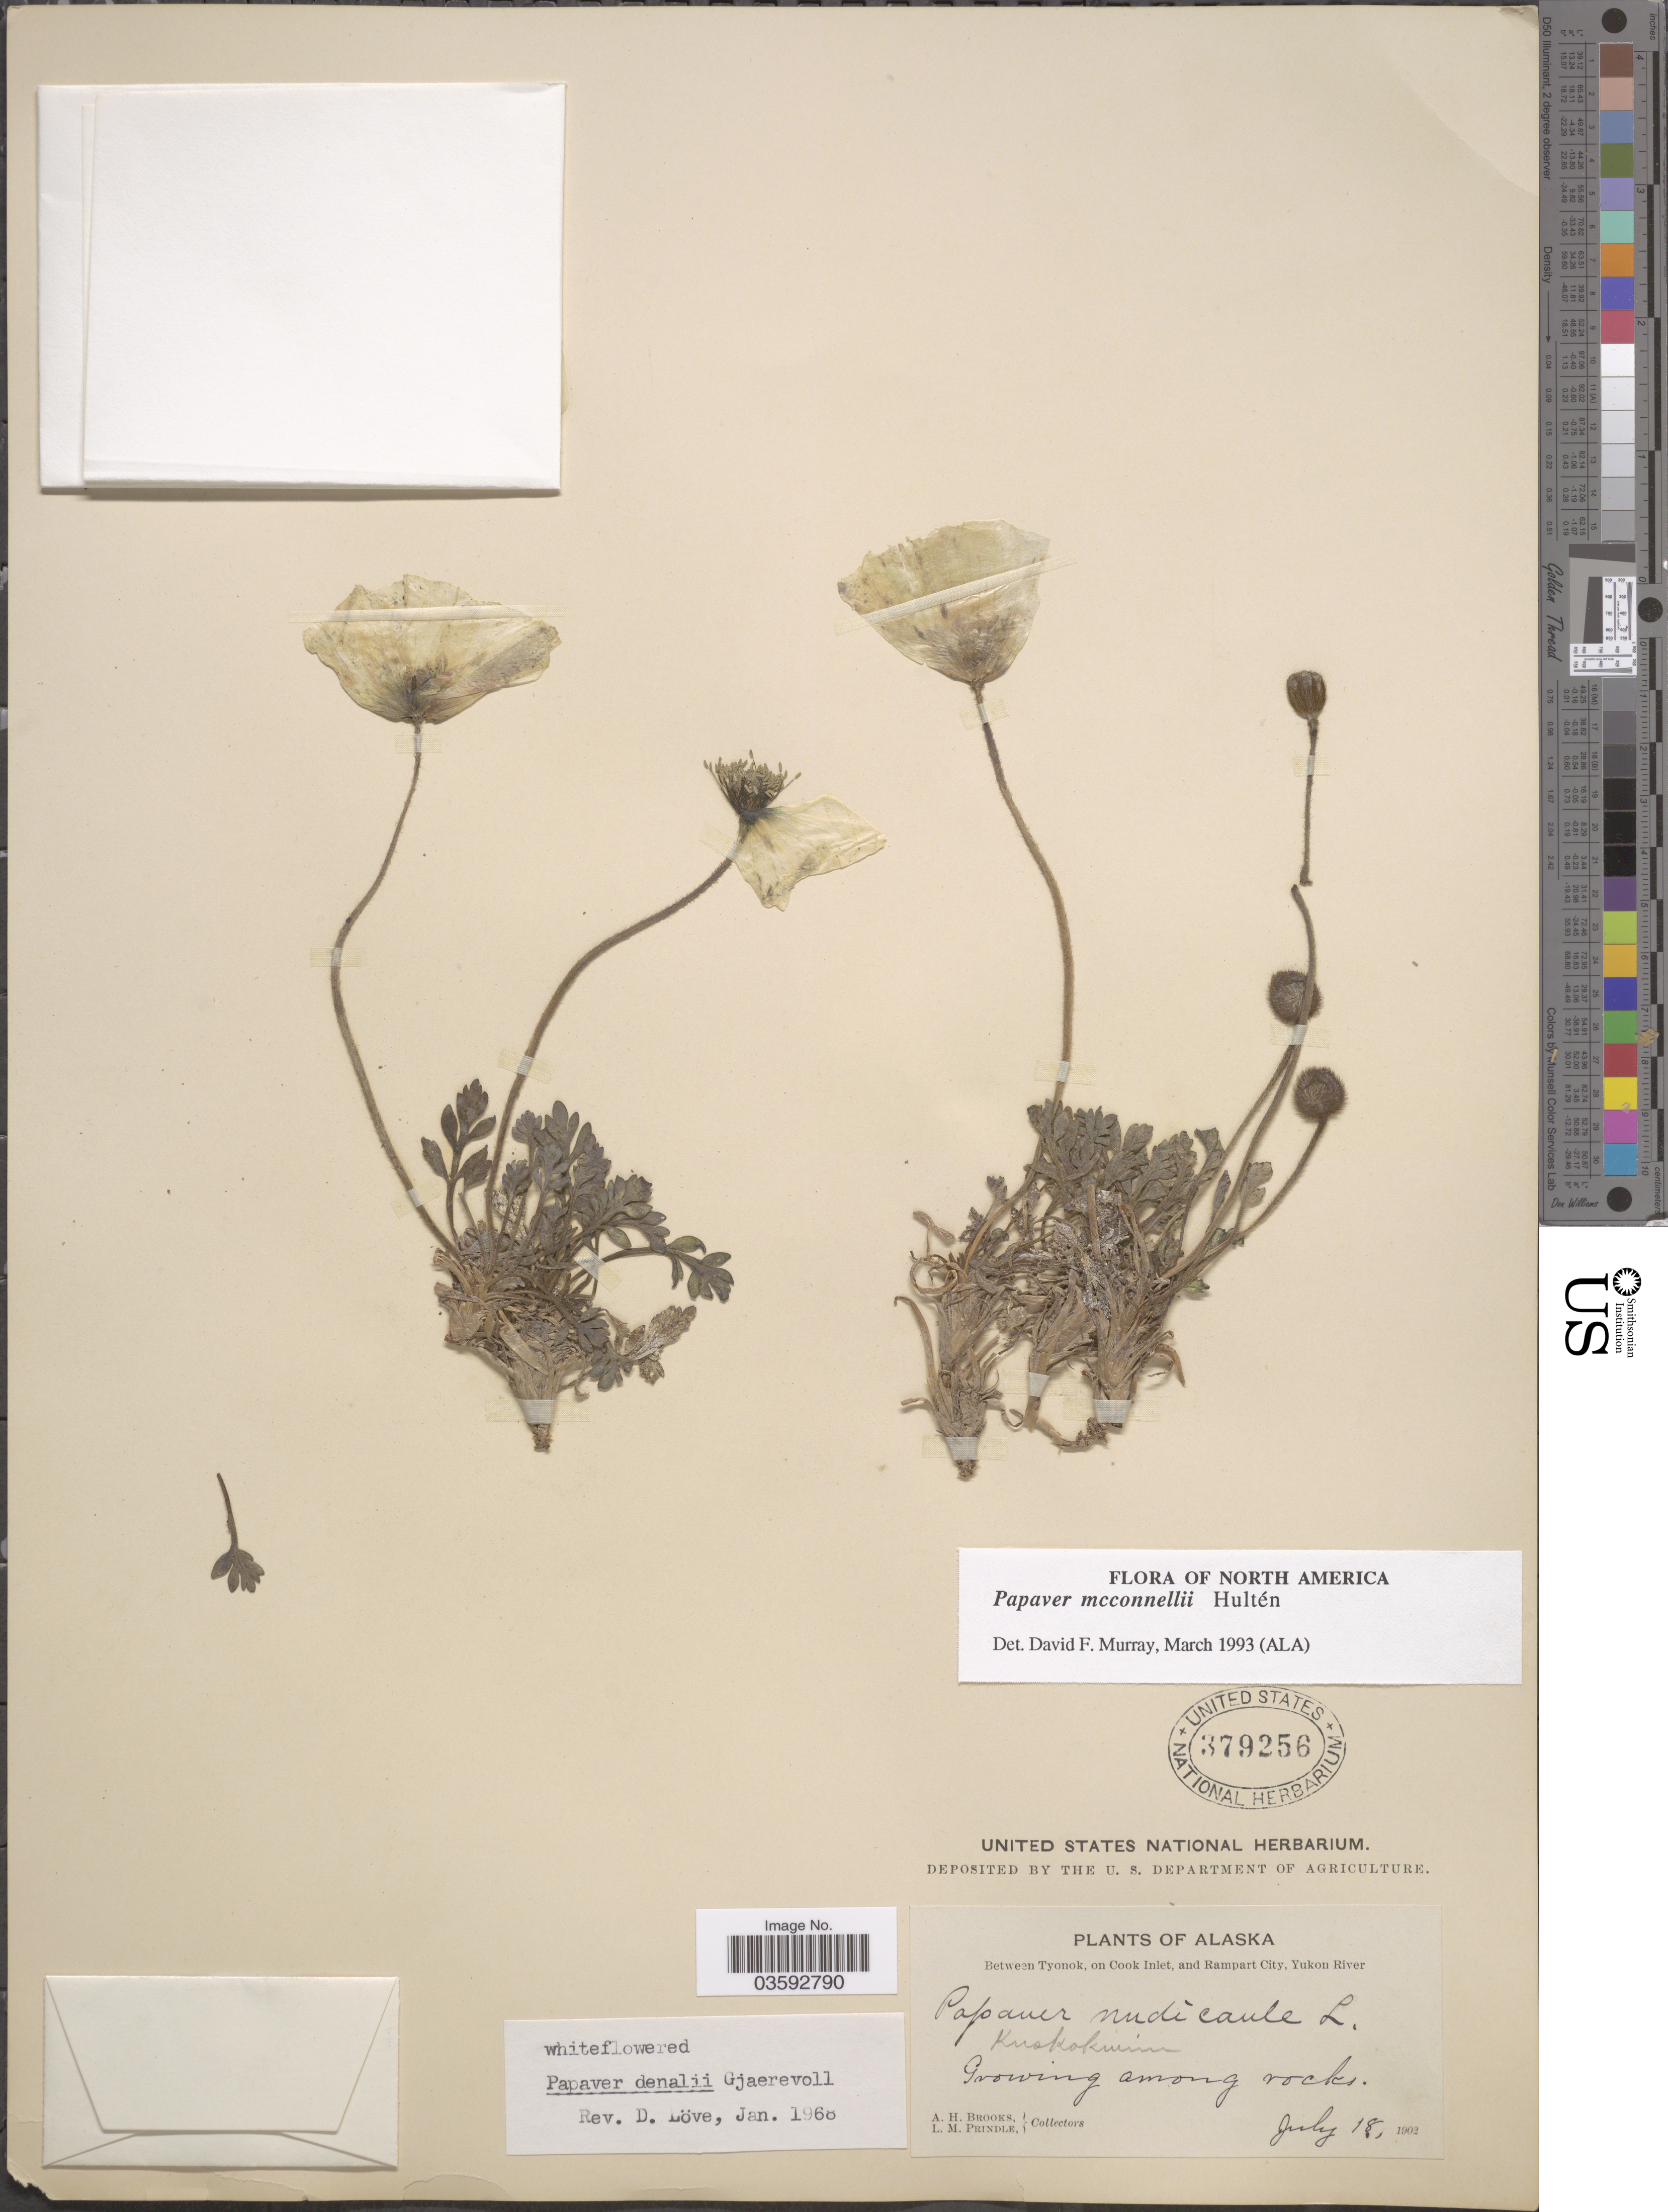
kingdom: Plantae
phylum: Tracheophyta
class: Magnoliopsida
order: Ranunculales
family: Papaveraceae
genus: Papaver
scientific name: Papaver mcconellii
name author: Hultén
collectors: A. Brooks & L. Prindle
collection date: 1902-07-18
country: United States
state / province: Alaska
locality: Between Tyonok, on Cook Inlet, and Rampart City, Yukon River. Koskokwim.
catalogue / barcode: US 379256